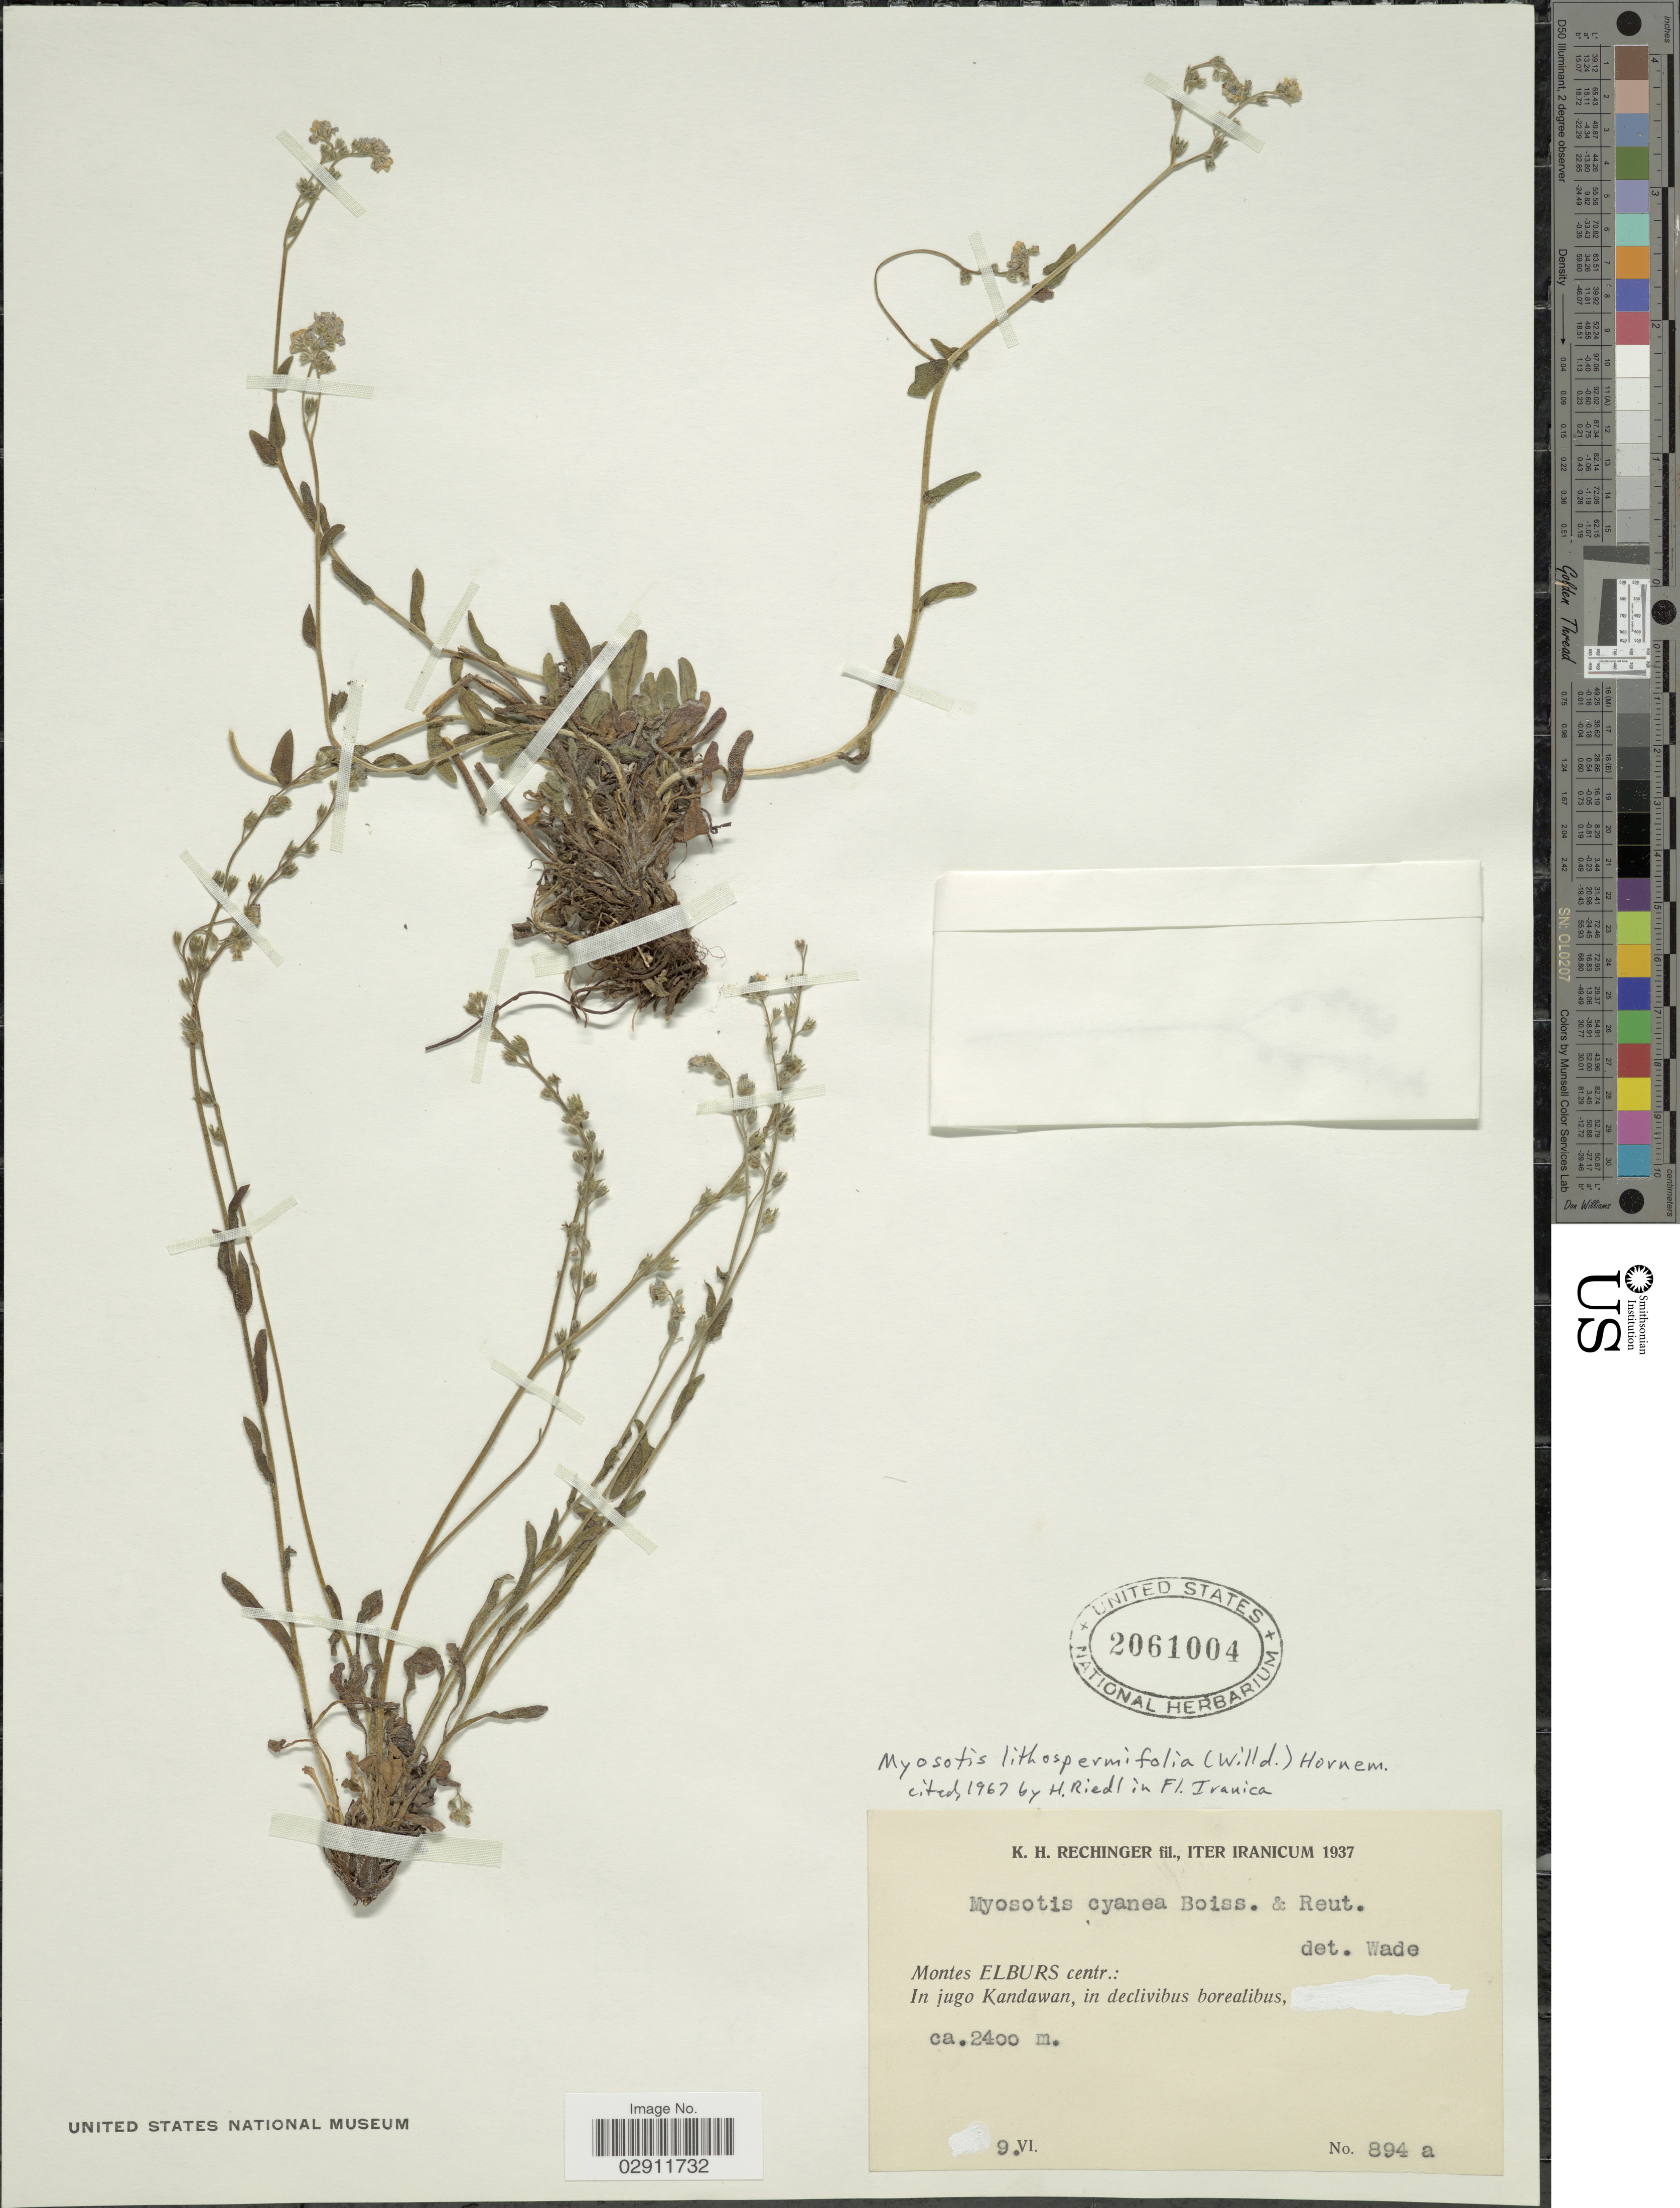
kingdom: Plantae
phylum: Tracheophyta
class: Magnoliopsida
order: Boraginales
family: Boraginaceae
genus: Myosotis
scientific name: Myosotis lithospermifolia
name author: (Willd.) Hornem.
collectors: K. H. Rechinger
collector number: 894a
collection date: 1937-06-09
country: Iran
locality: Montes Elburs centr.: In jugo Kandawan, in declivibus borealibus.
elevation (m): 2400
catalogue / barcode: US 2061004